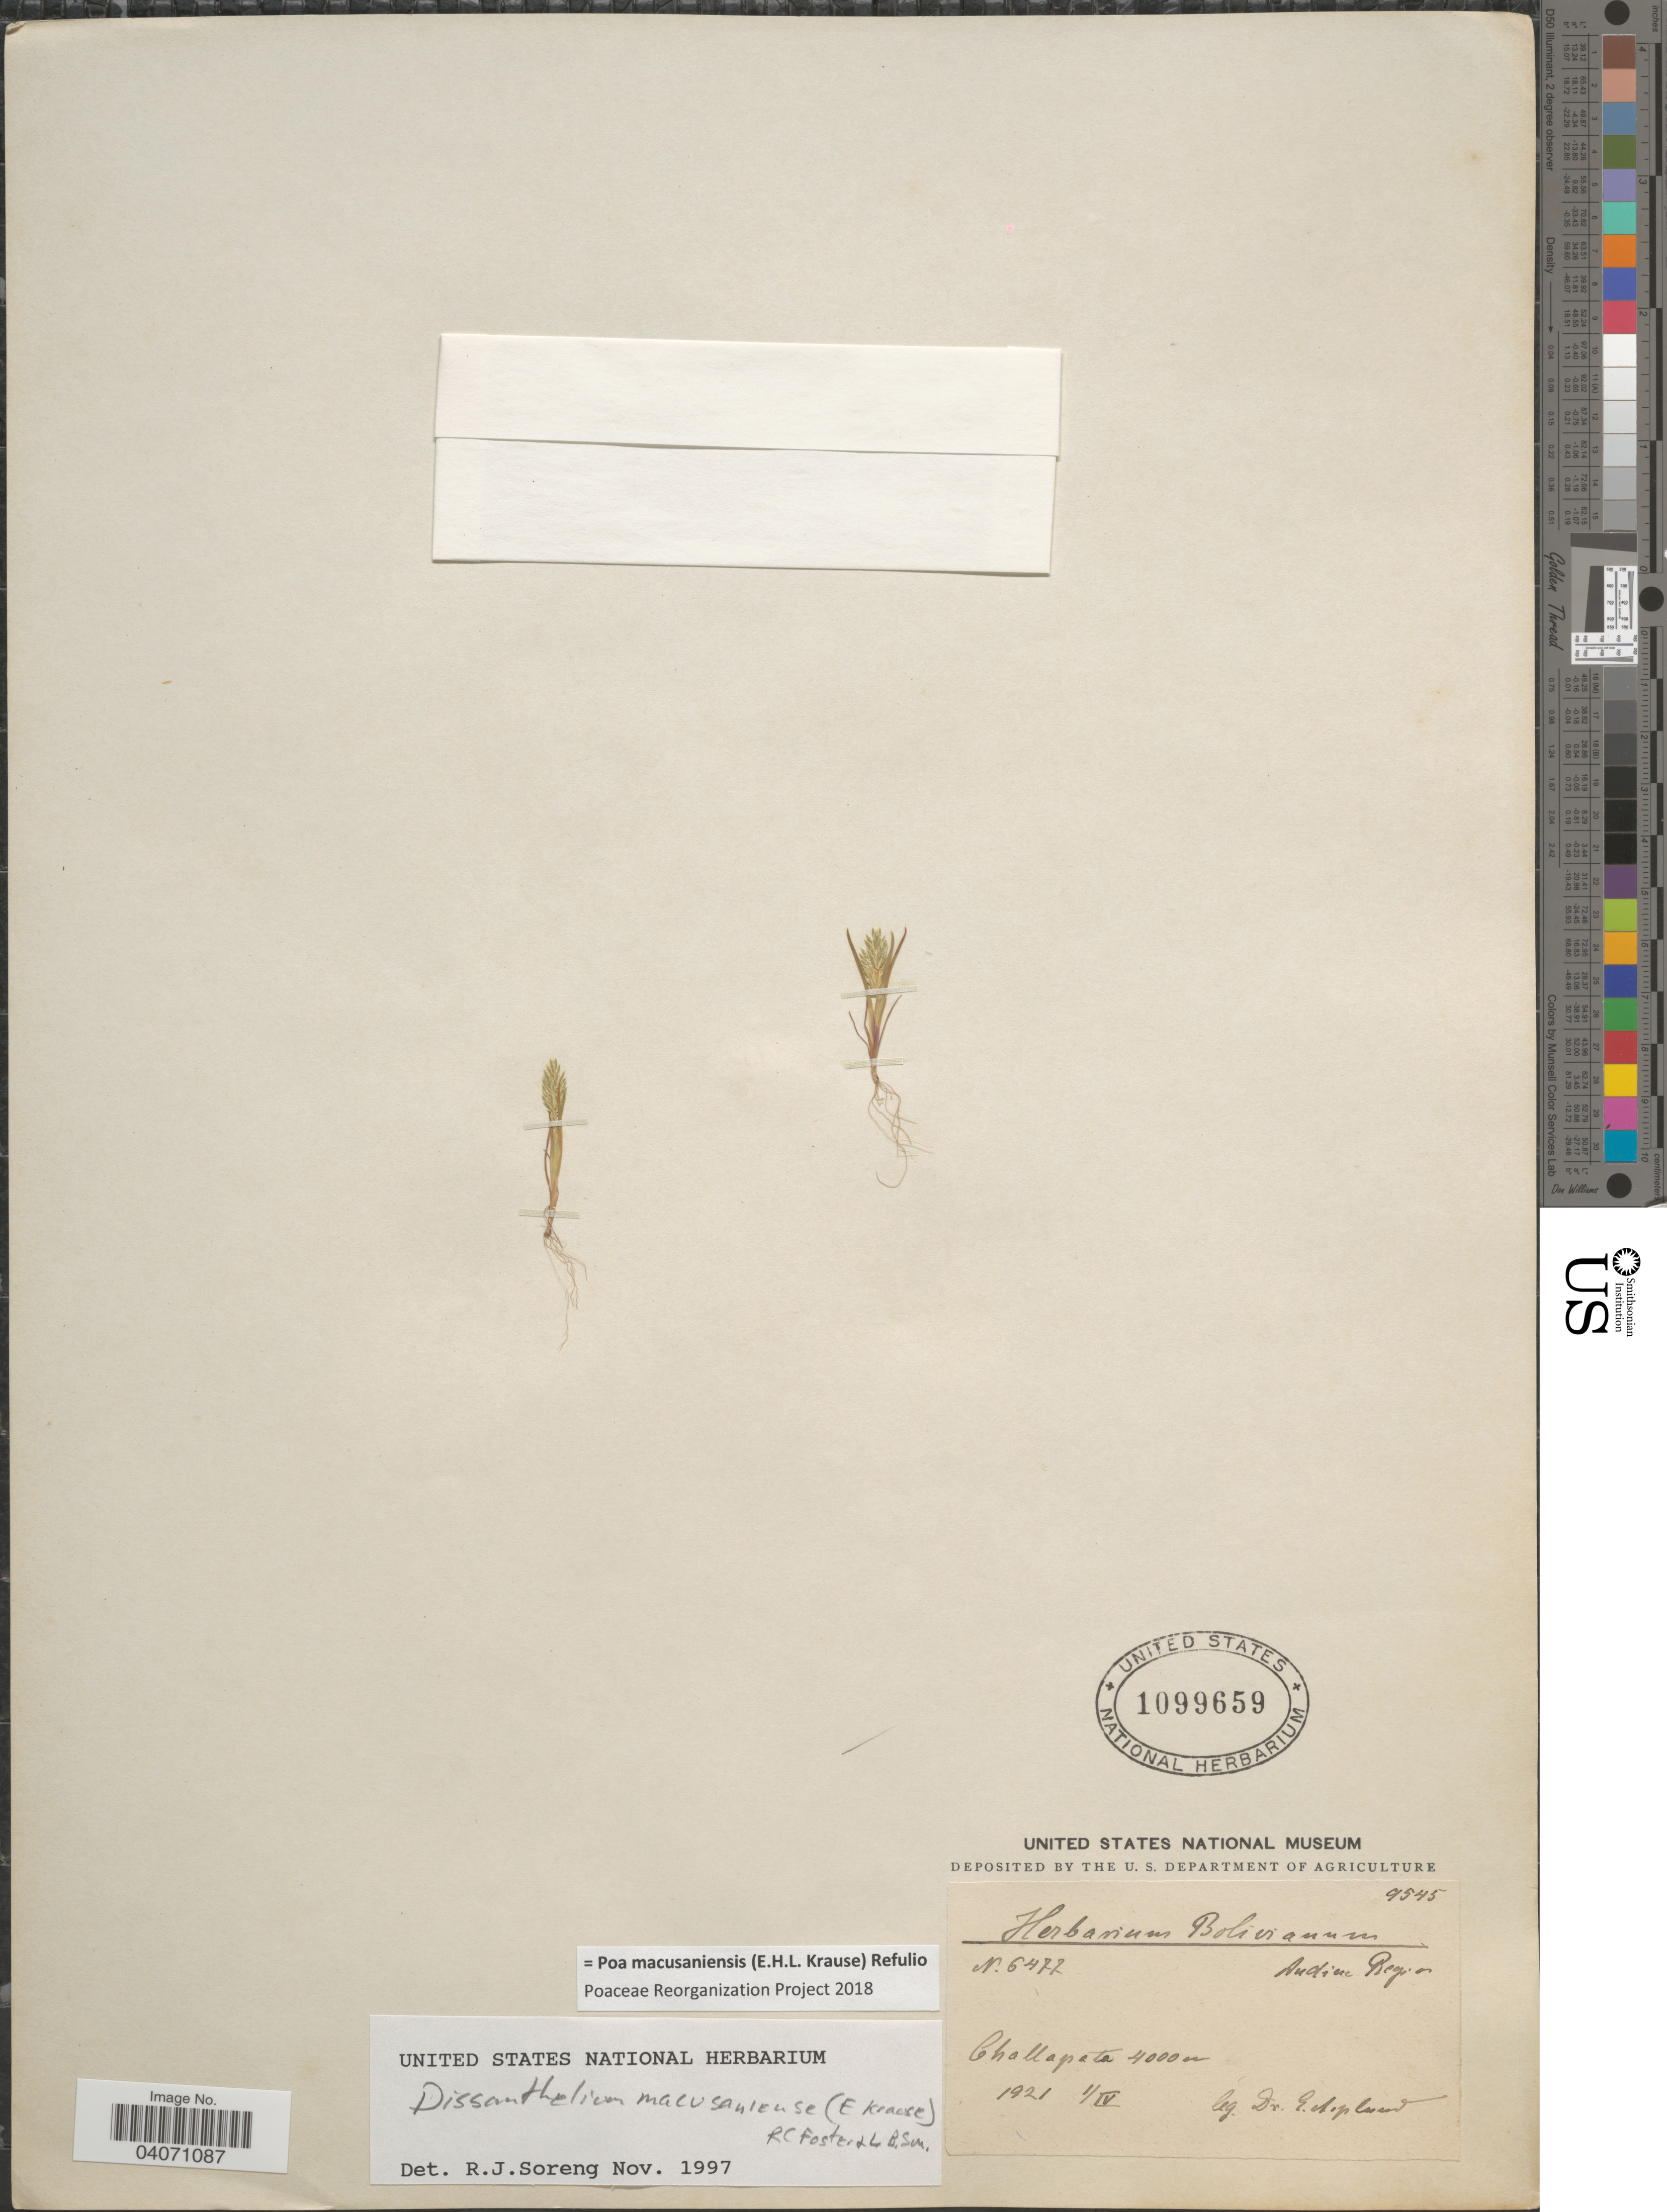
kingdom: Plantae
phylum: Tracheophyta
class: Liliopsida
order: Poales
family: Poaceae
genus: Poa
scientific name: Poa macusaniensis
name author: (E.H.L. Krause) Refulio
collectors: E. Asplund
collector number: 6477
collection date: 1921-04-01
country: Bolivia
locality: Andine Region. Challapata.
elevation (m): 4000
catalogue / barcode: US 1099659